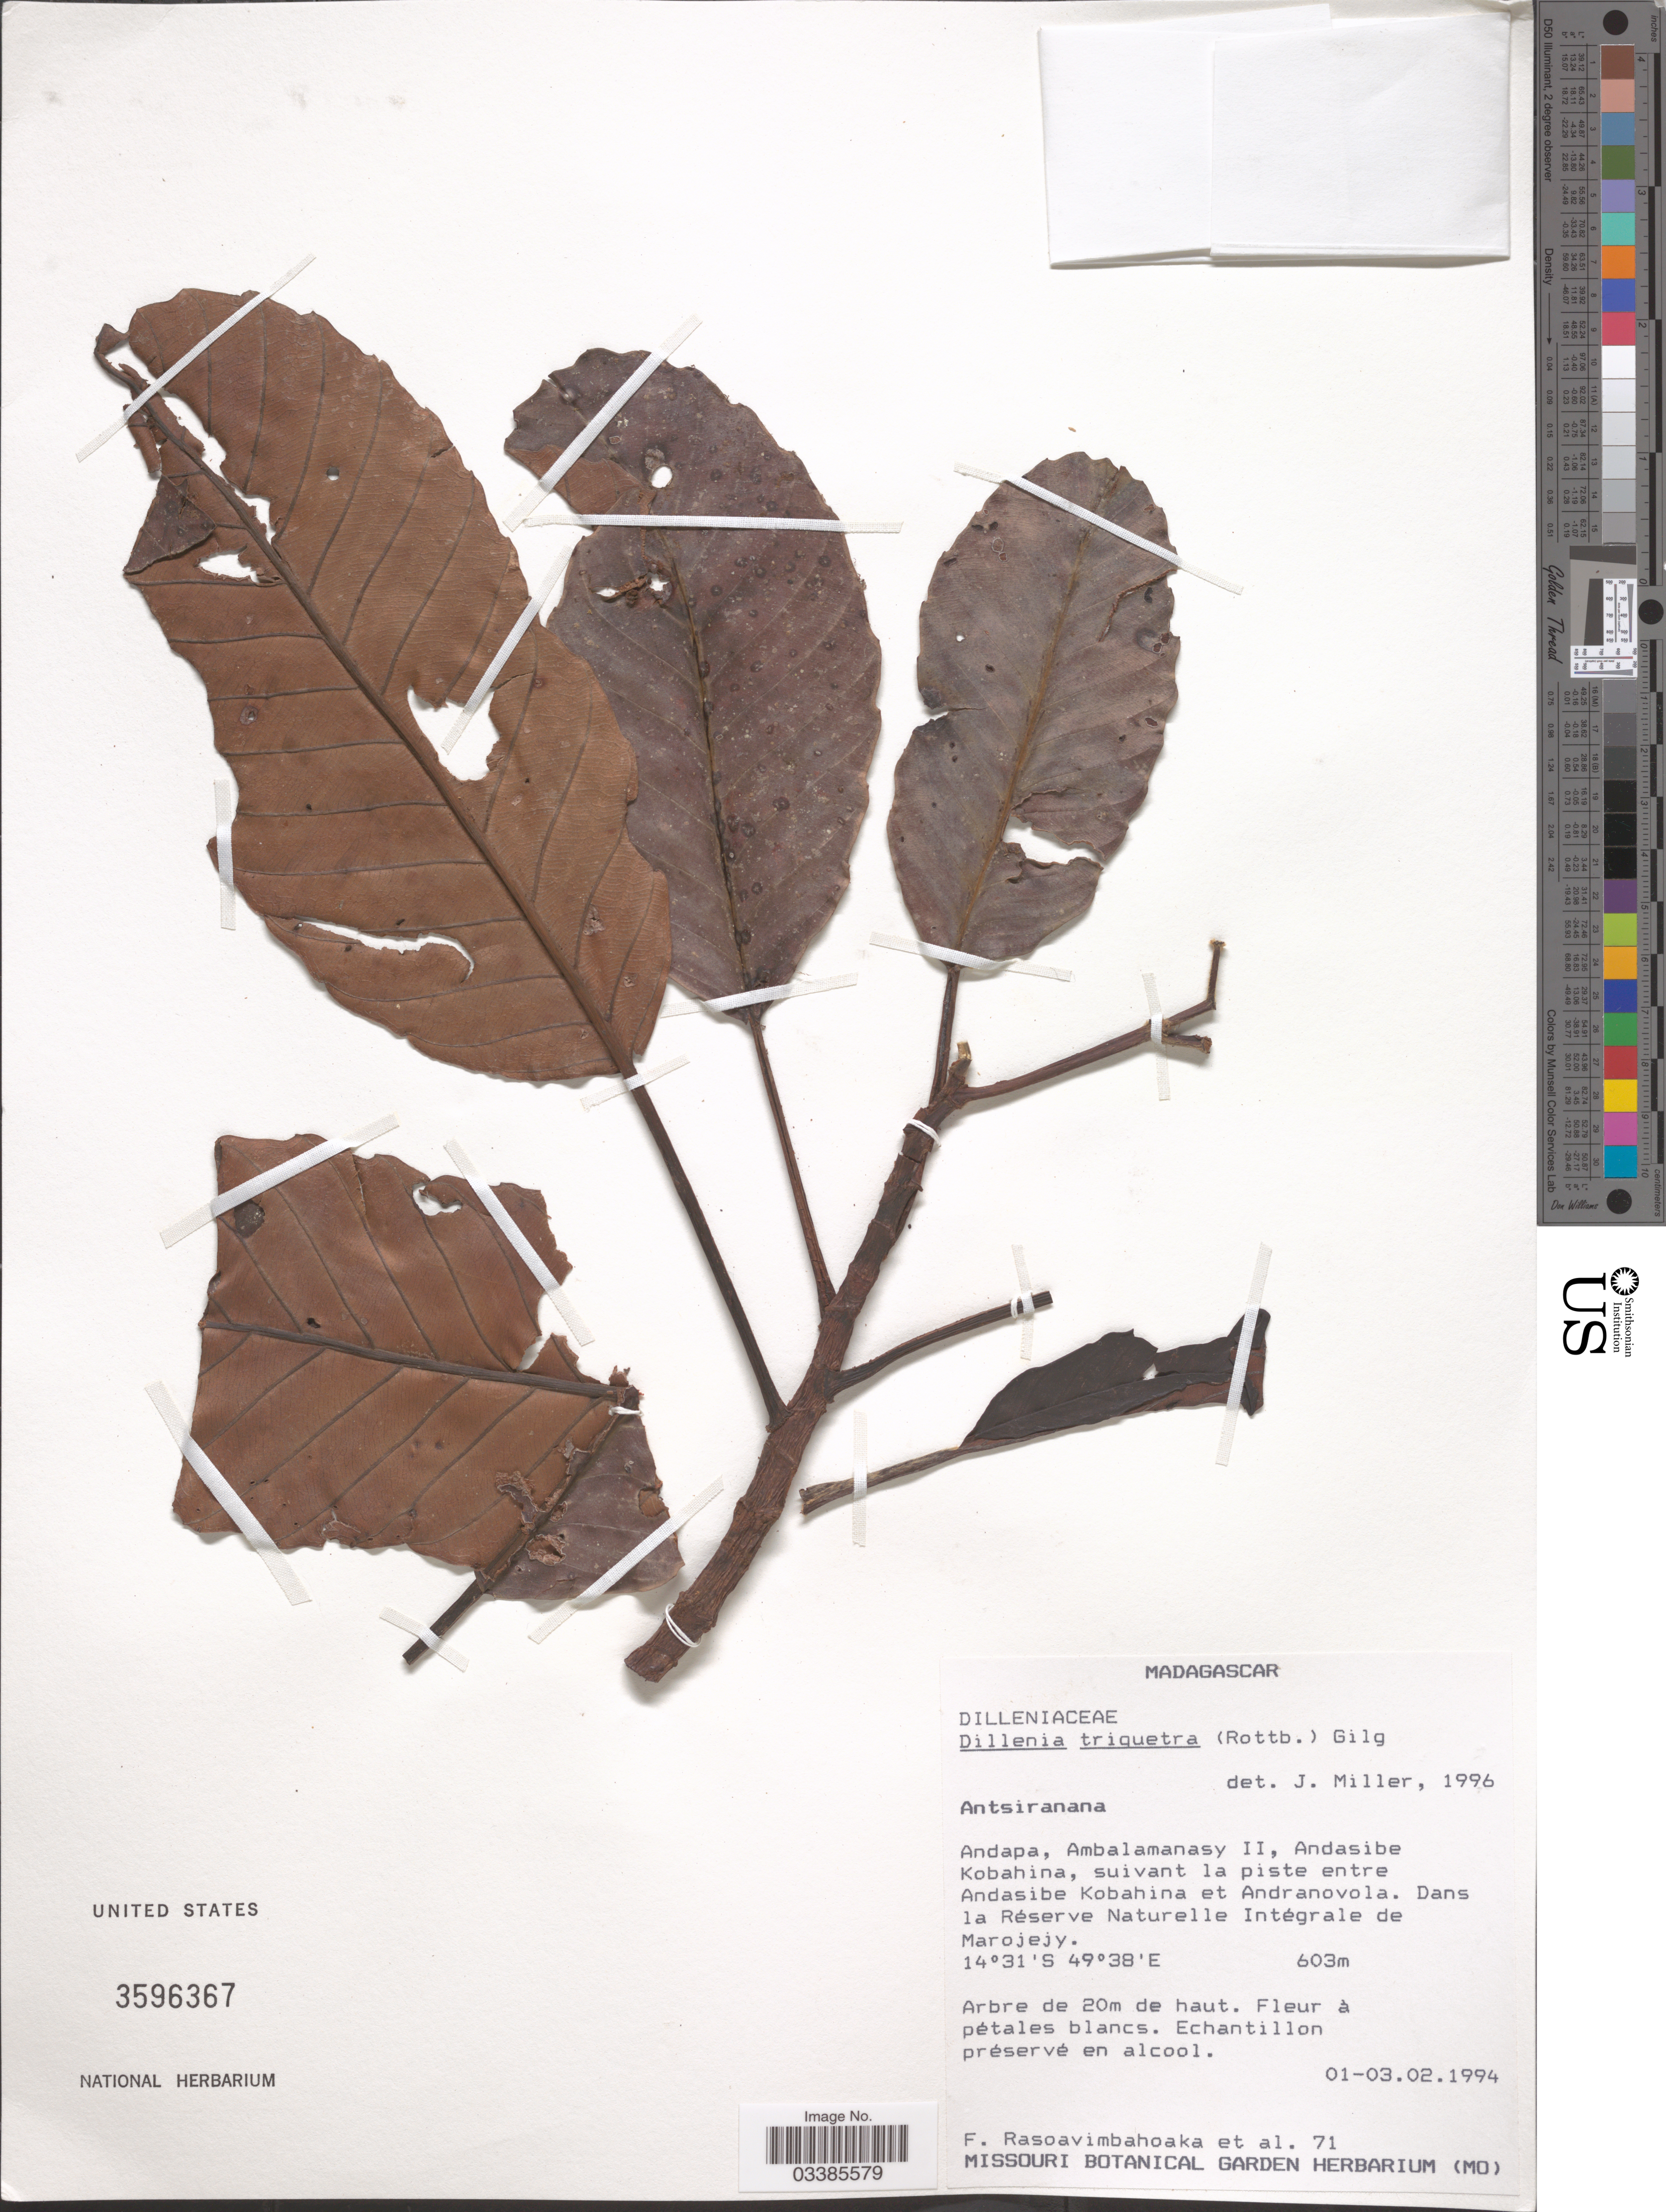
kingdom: Plantae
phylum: Tracheophyta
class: Magnoliopsida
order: Dilleniales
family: Dilleniaceae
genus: Dillenia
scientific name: Dillenia triquetra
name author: (Rottb.) Gilg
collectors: F. Rasoavimbahoaka & et al.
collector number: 71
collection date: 1994-02-01/1994-02-03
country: Madagascar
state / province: Sava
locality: Andapa, Ambalamanasy II, Andasibe Kobahina, suivant la piste entre Andasibe Kobahina et Andranovola. Dans la Réserve Naturelle Intégrale de Marojejy.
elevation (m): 603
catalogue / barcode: US 3596367